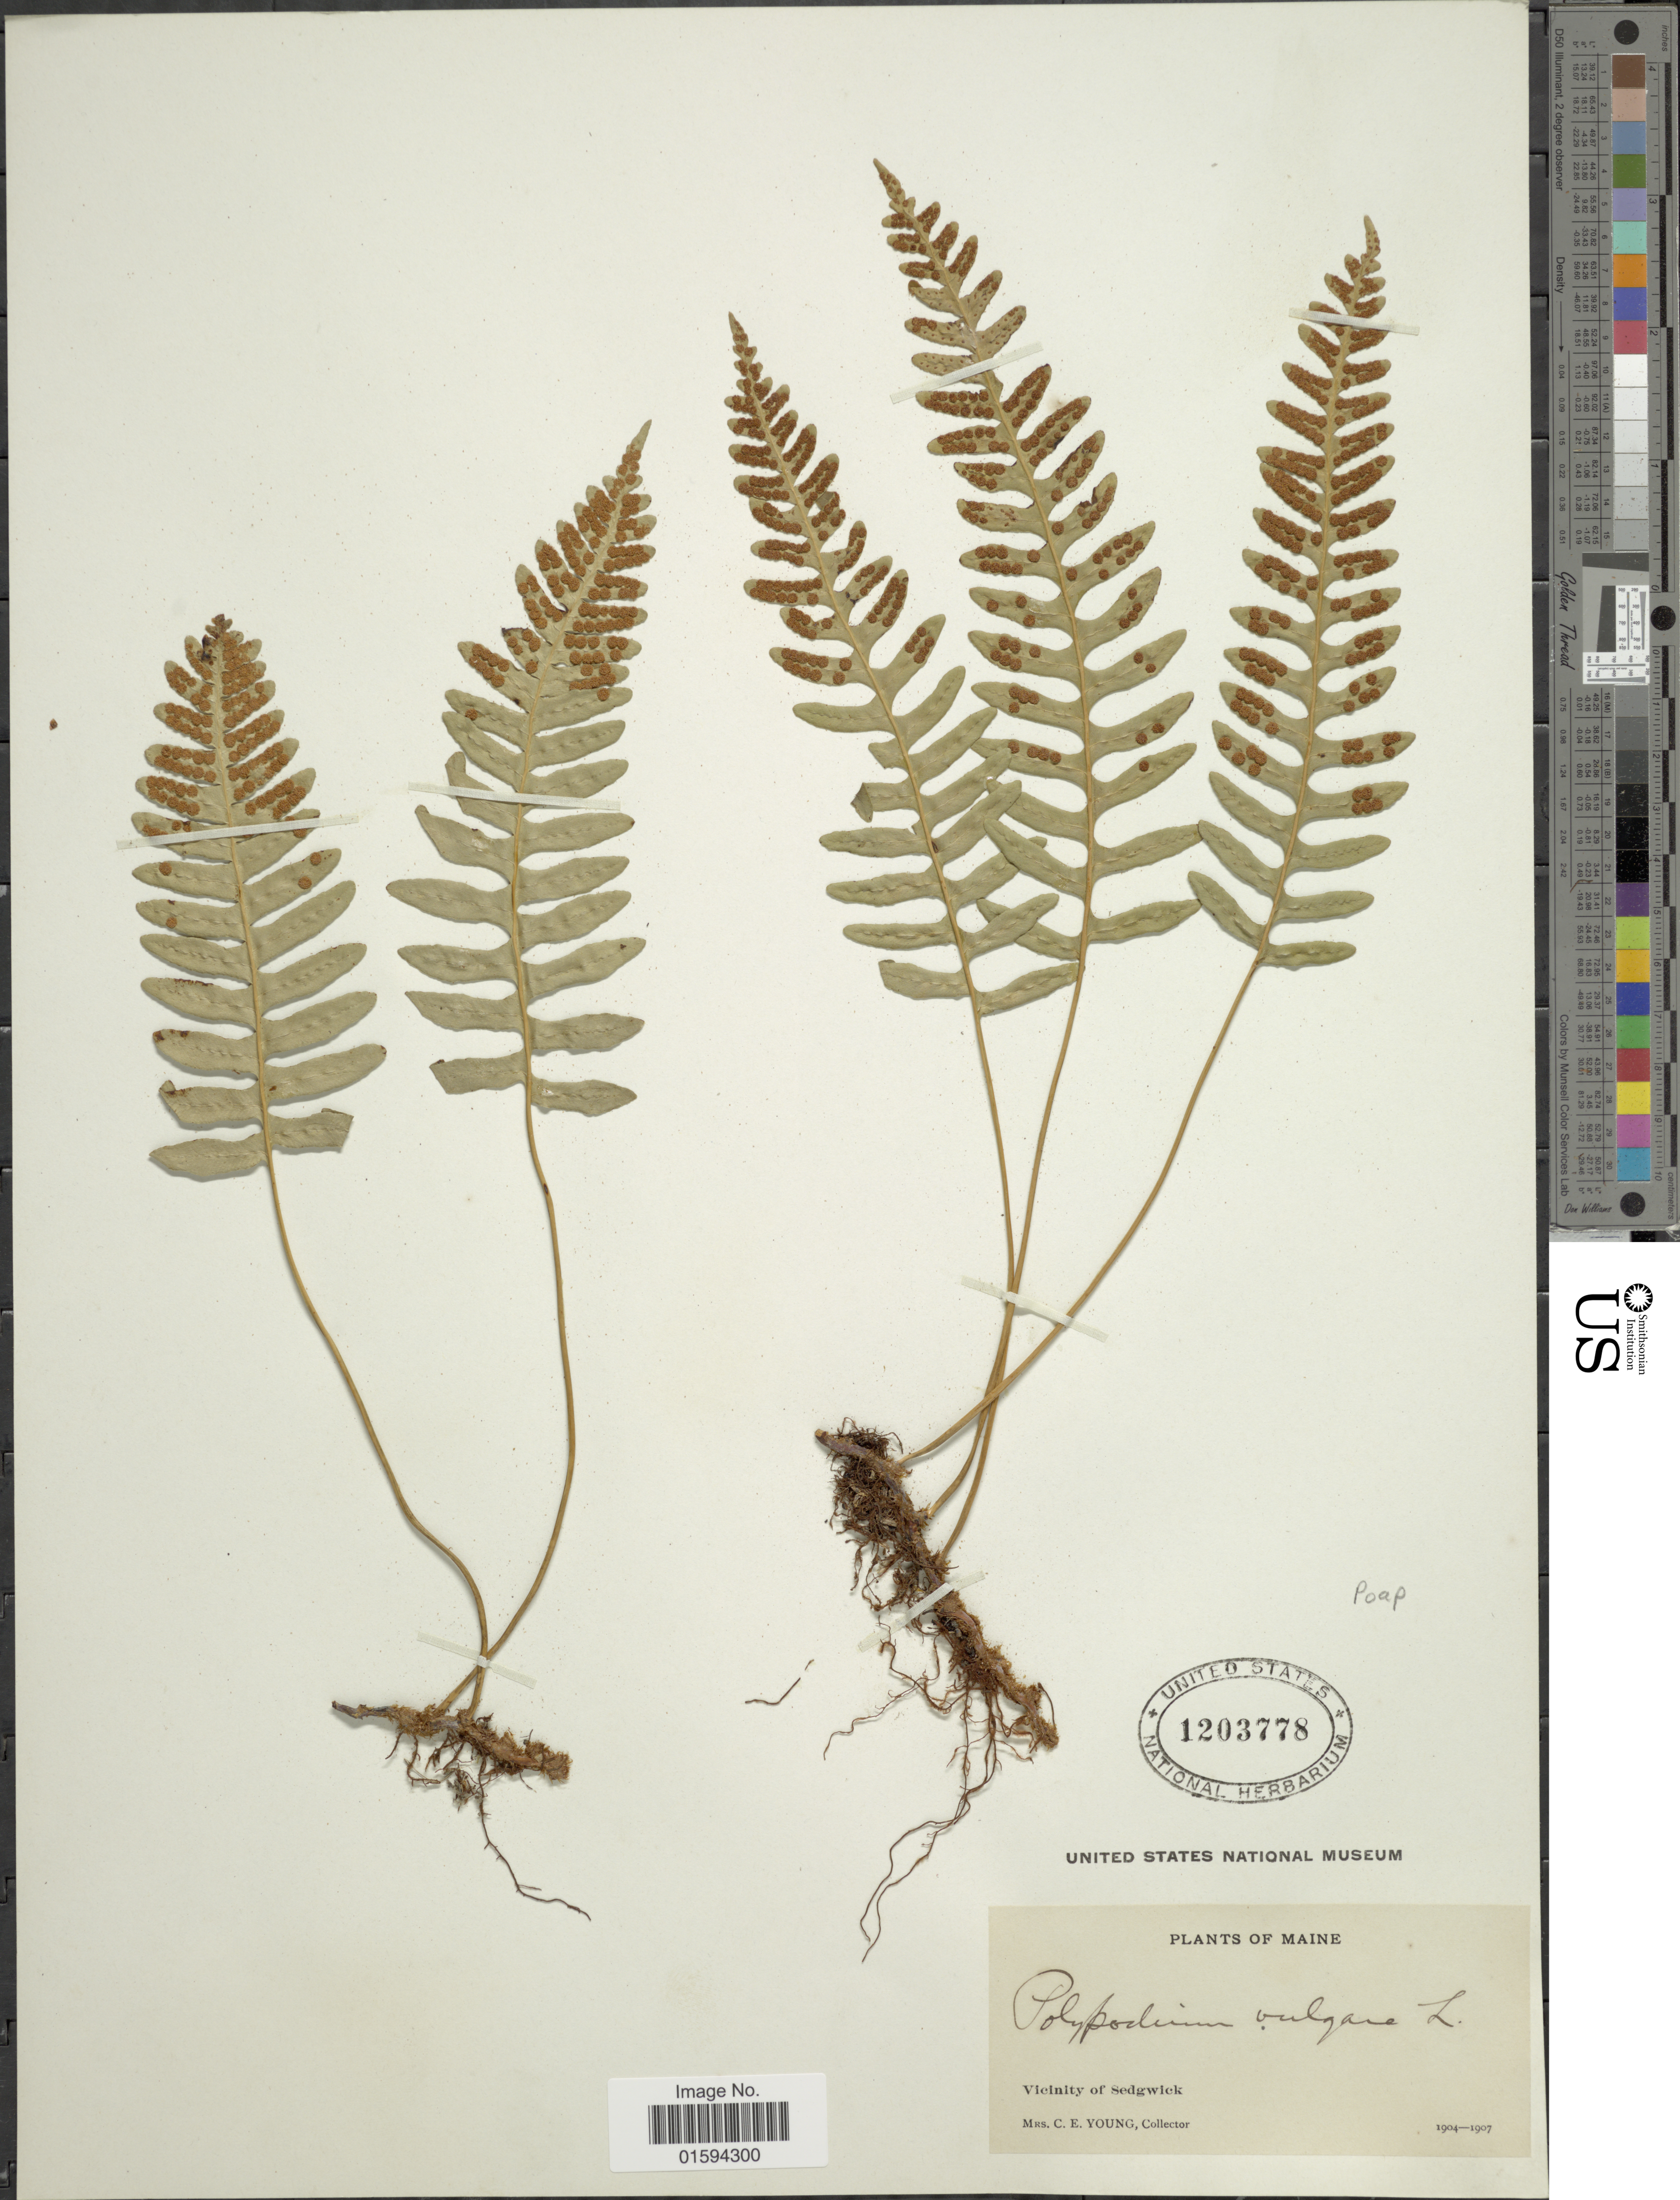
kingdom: Plantae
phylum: Tracheophyta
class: Polypodiopsida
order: Polypodiales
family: Polypodiaceae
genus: Polypodium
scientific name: Polypodium appalachianum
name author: Haufler & Windham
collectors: C. Young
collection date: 1904/1907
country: United States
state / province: Maine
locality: Vicinity of Sedgwick.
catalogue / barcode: US 1203778